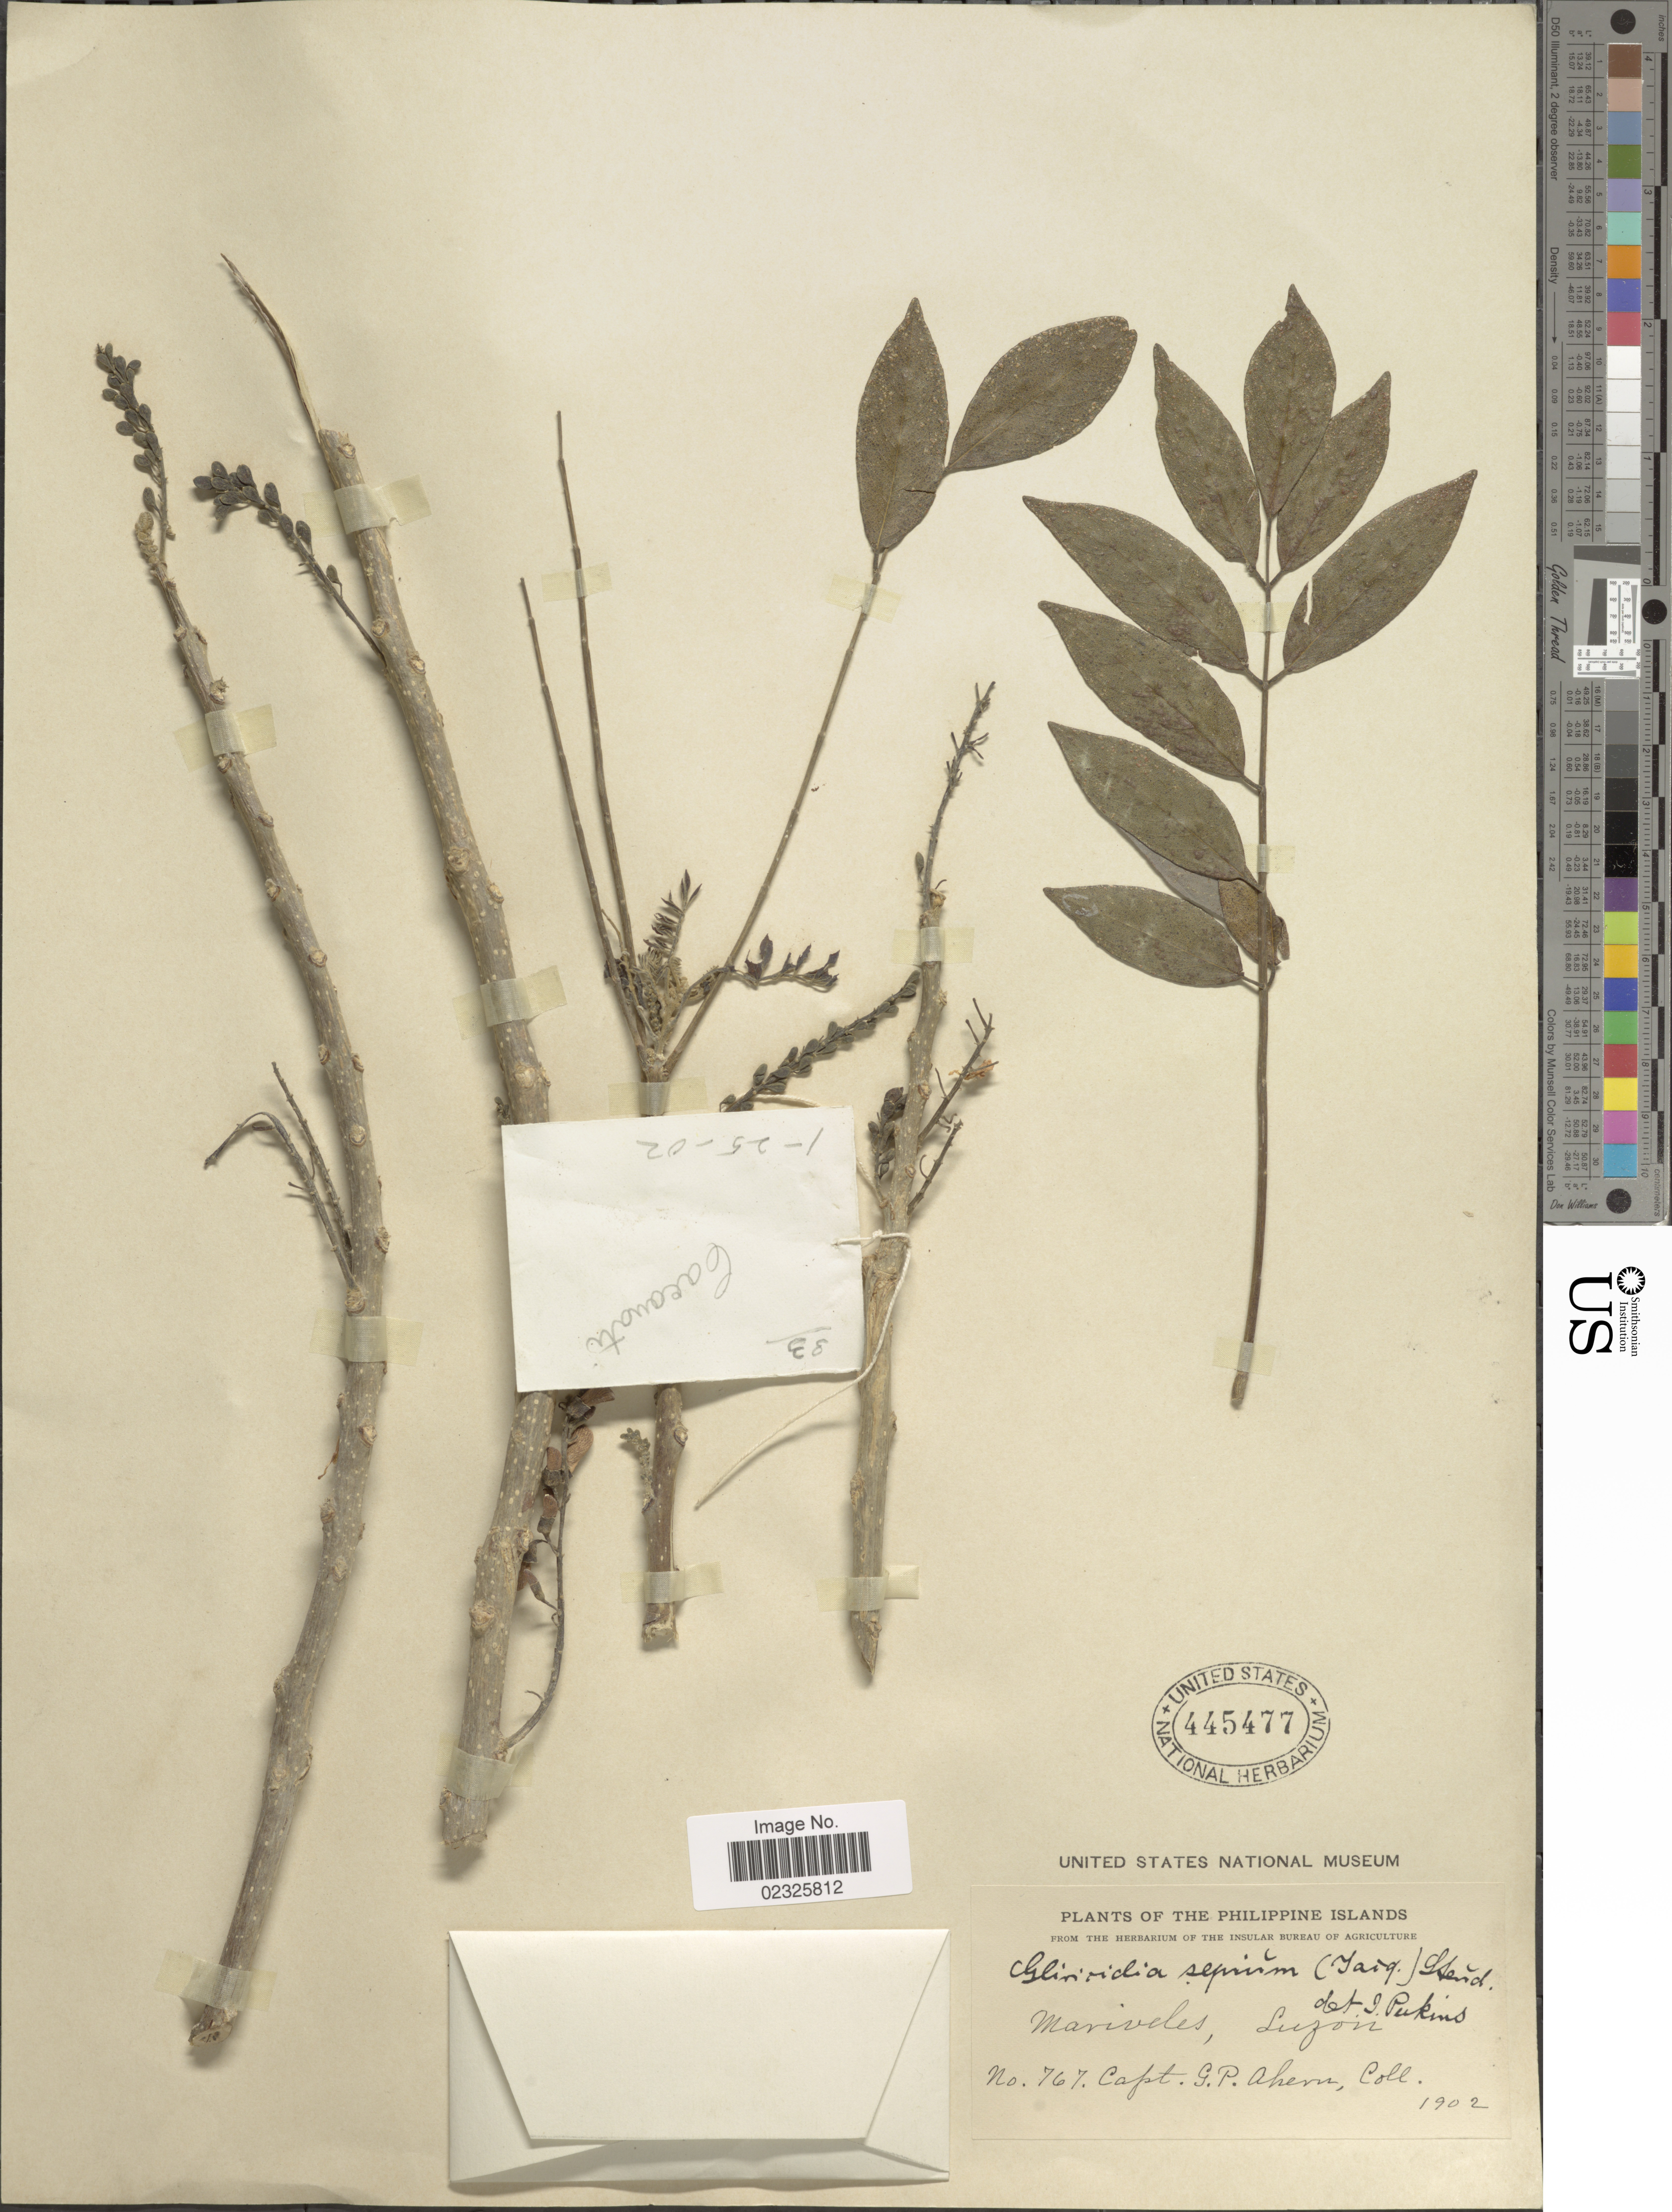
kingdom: Plantae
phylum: Tracheophyta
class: Magnoliopsida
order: Fabales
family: Fabaceae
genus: Gliricidia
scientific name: Gliricidia sepium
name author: (Jacq.) Kunth ex Walp.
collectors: G. Ahern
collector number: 767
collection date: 1902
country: Philippines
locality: The Philippine Islands, Marviles, Luzon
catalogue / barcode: US 445477